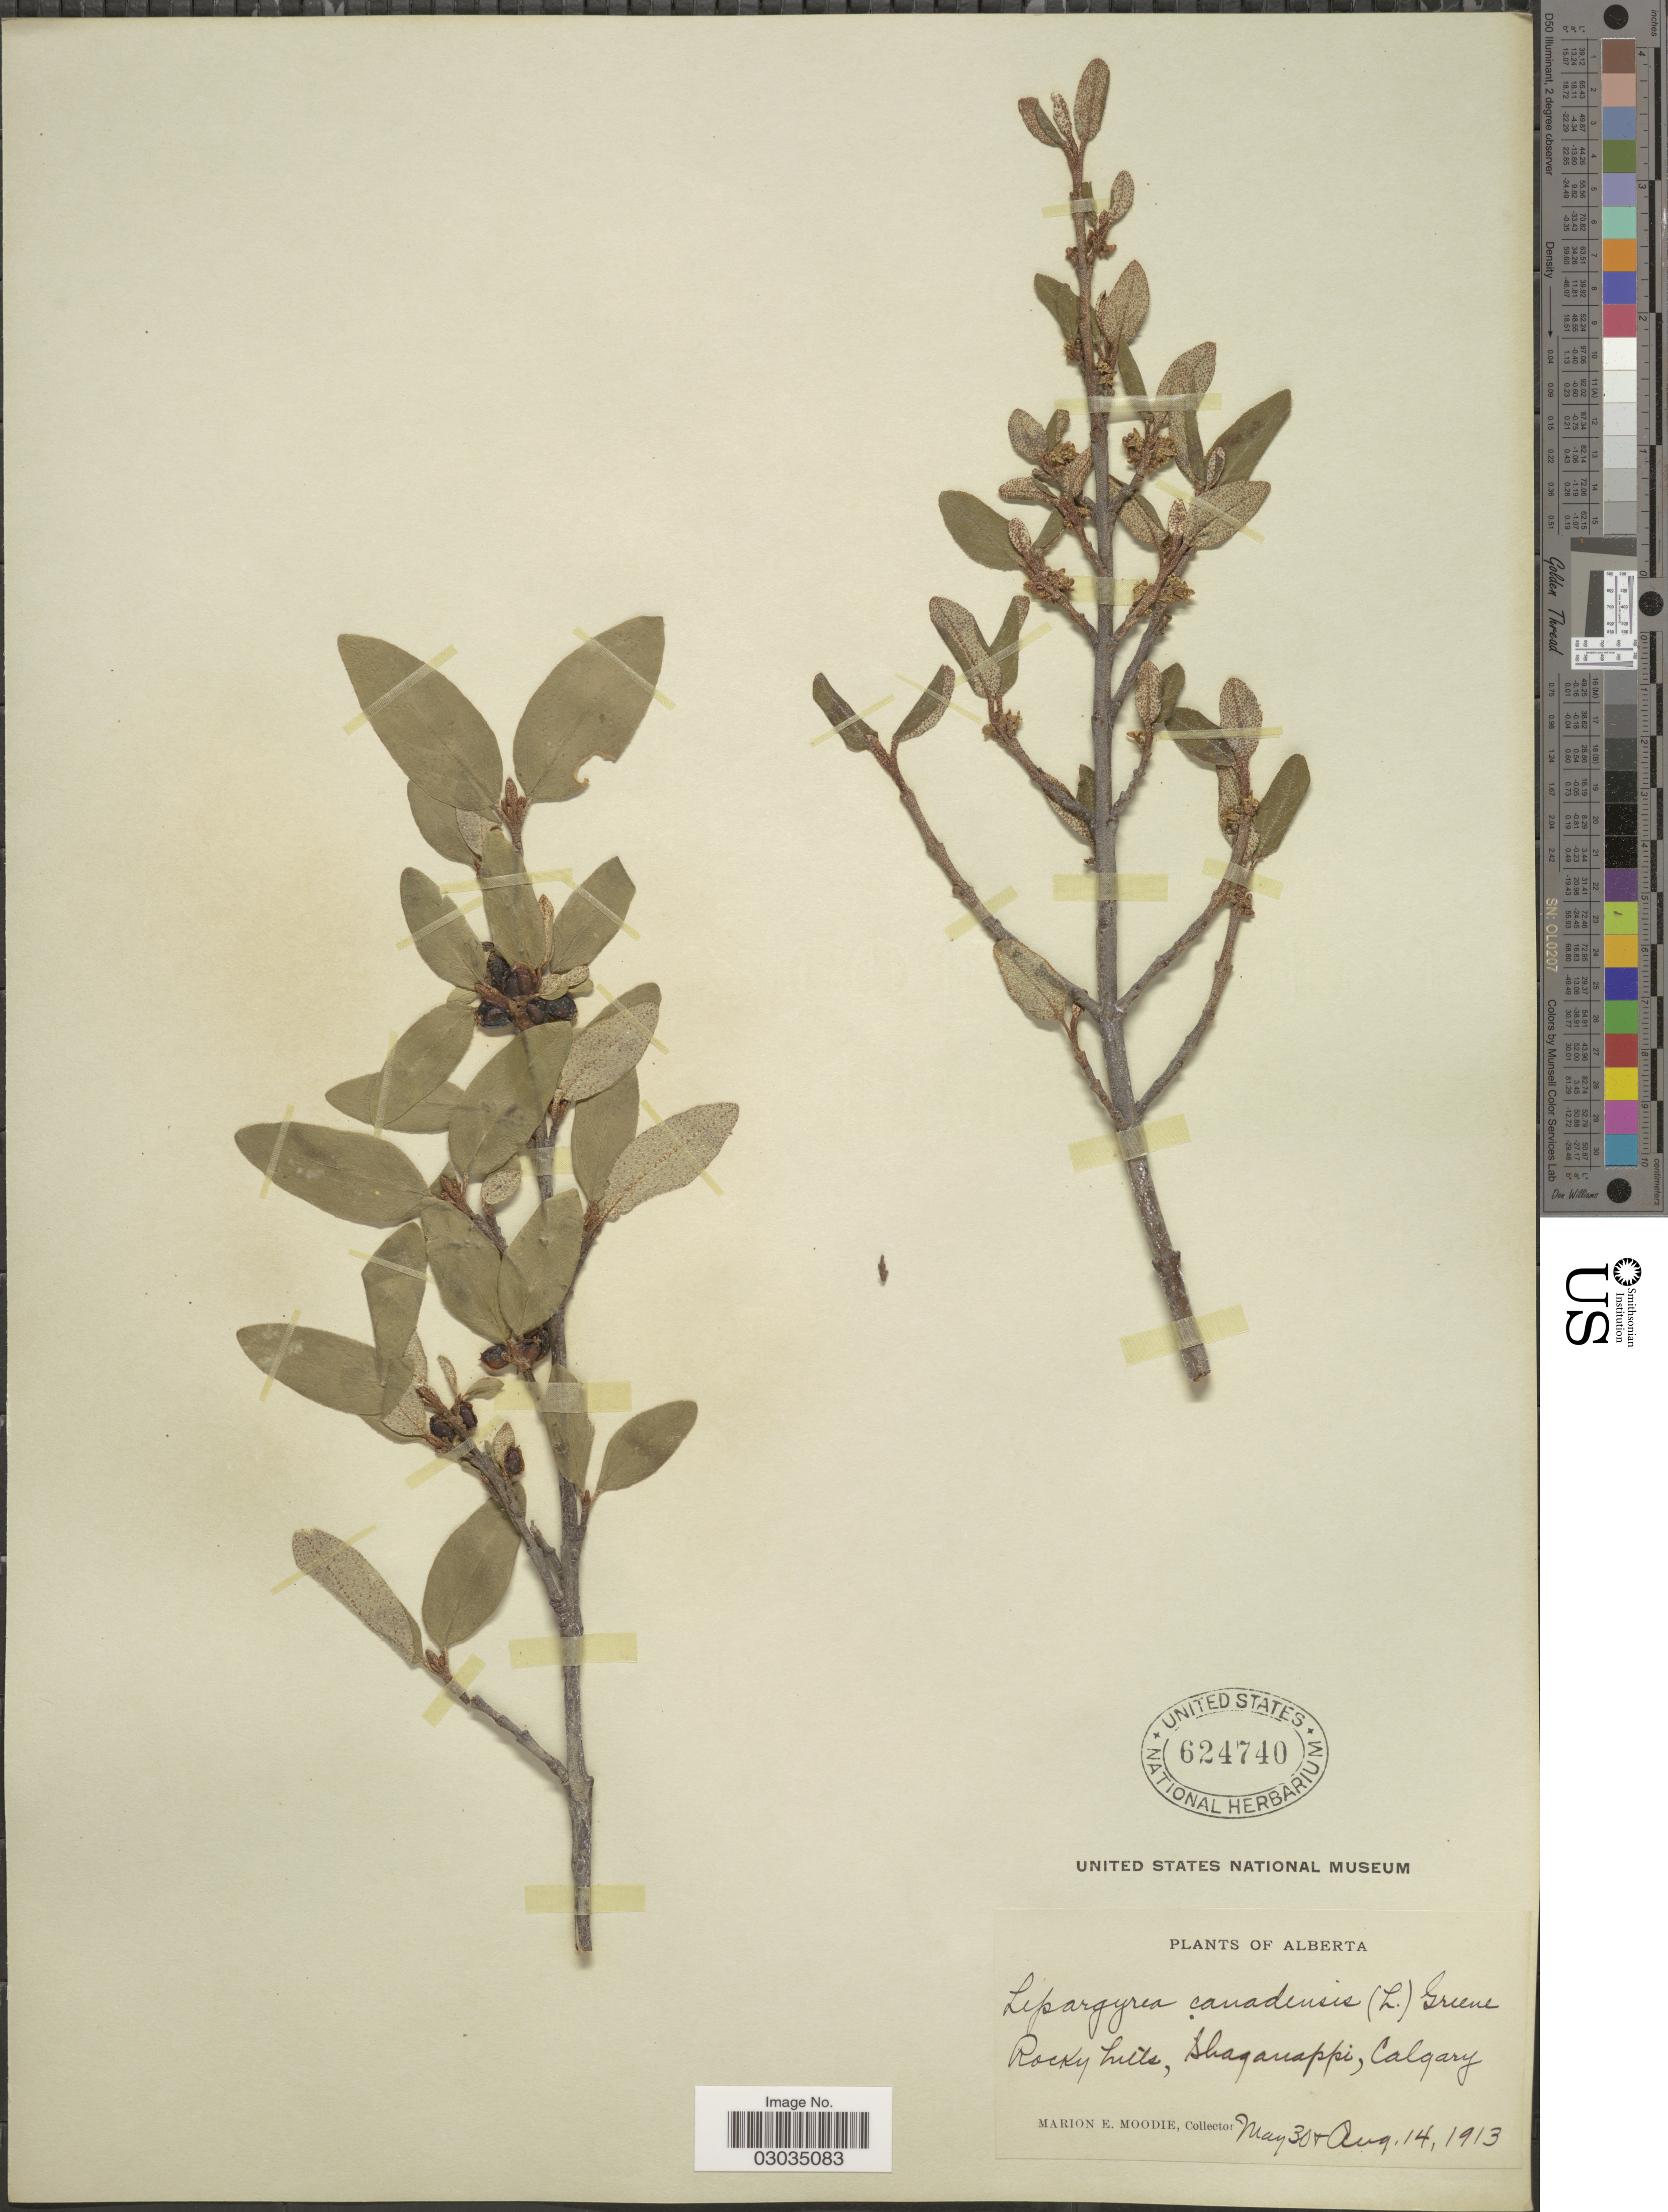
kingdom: Plantae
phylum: Tracheophyta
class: Magnoliopsida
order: Rosales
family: Elaeagnaceae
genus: Shepherdia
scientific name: Shepherdia canadensis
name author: (L.) Nutt.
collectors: M. E. Moodie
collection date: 1913-05-30/1913-08-14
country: Canada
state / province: Alberta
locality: Rocky hills, Shaganappi, Calgary.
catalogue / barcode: US 624740